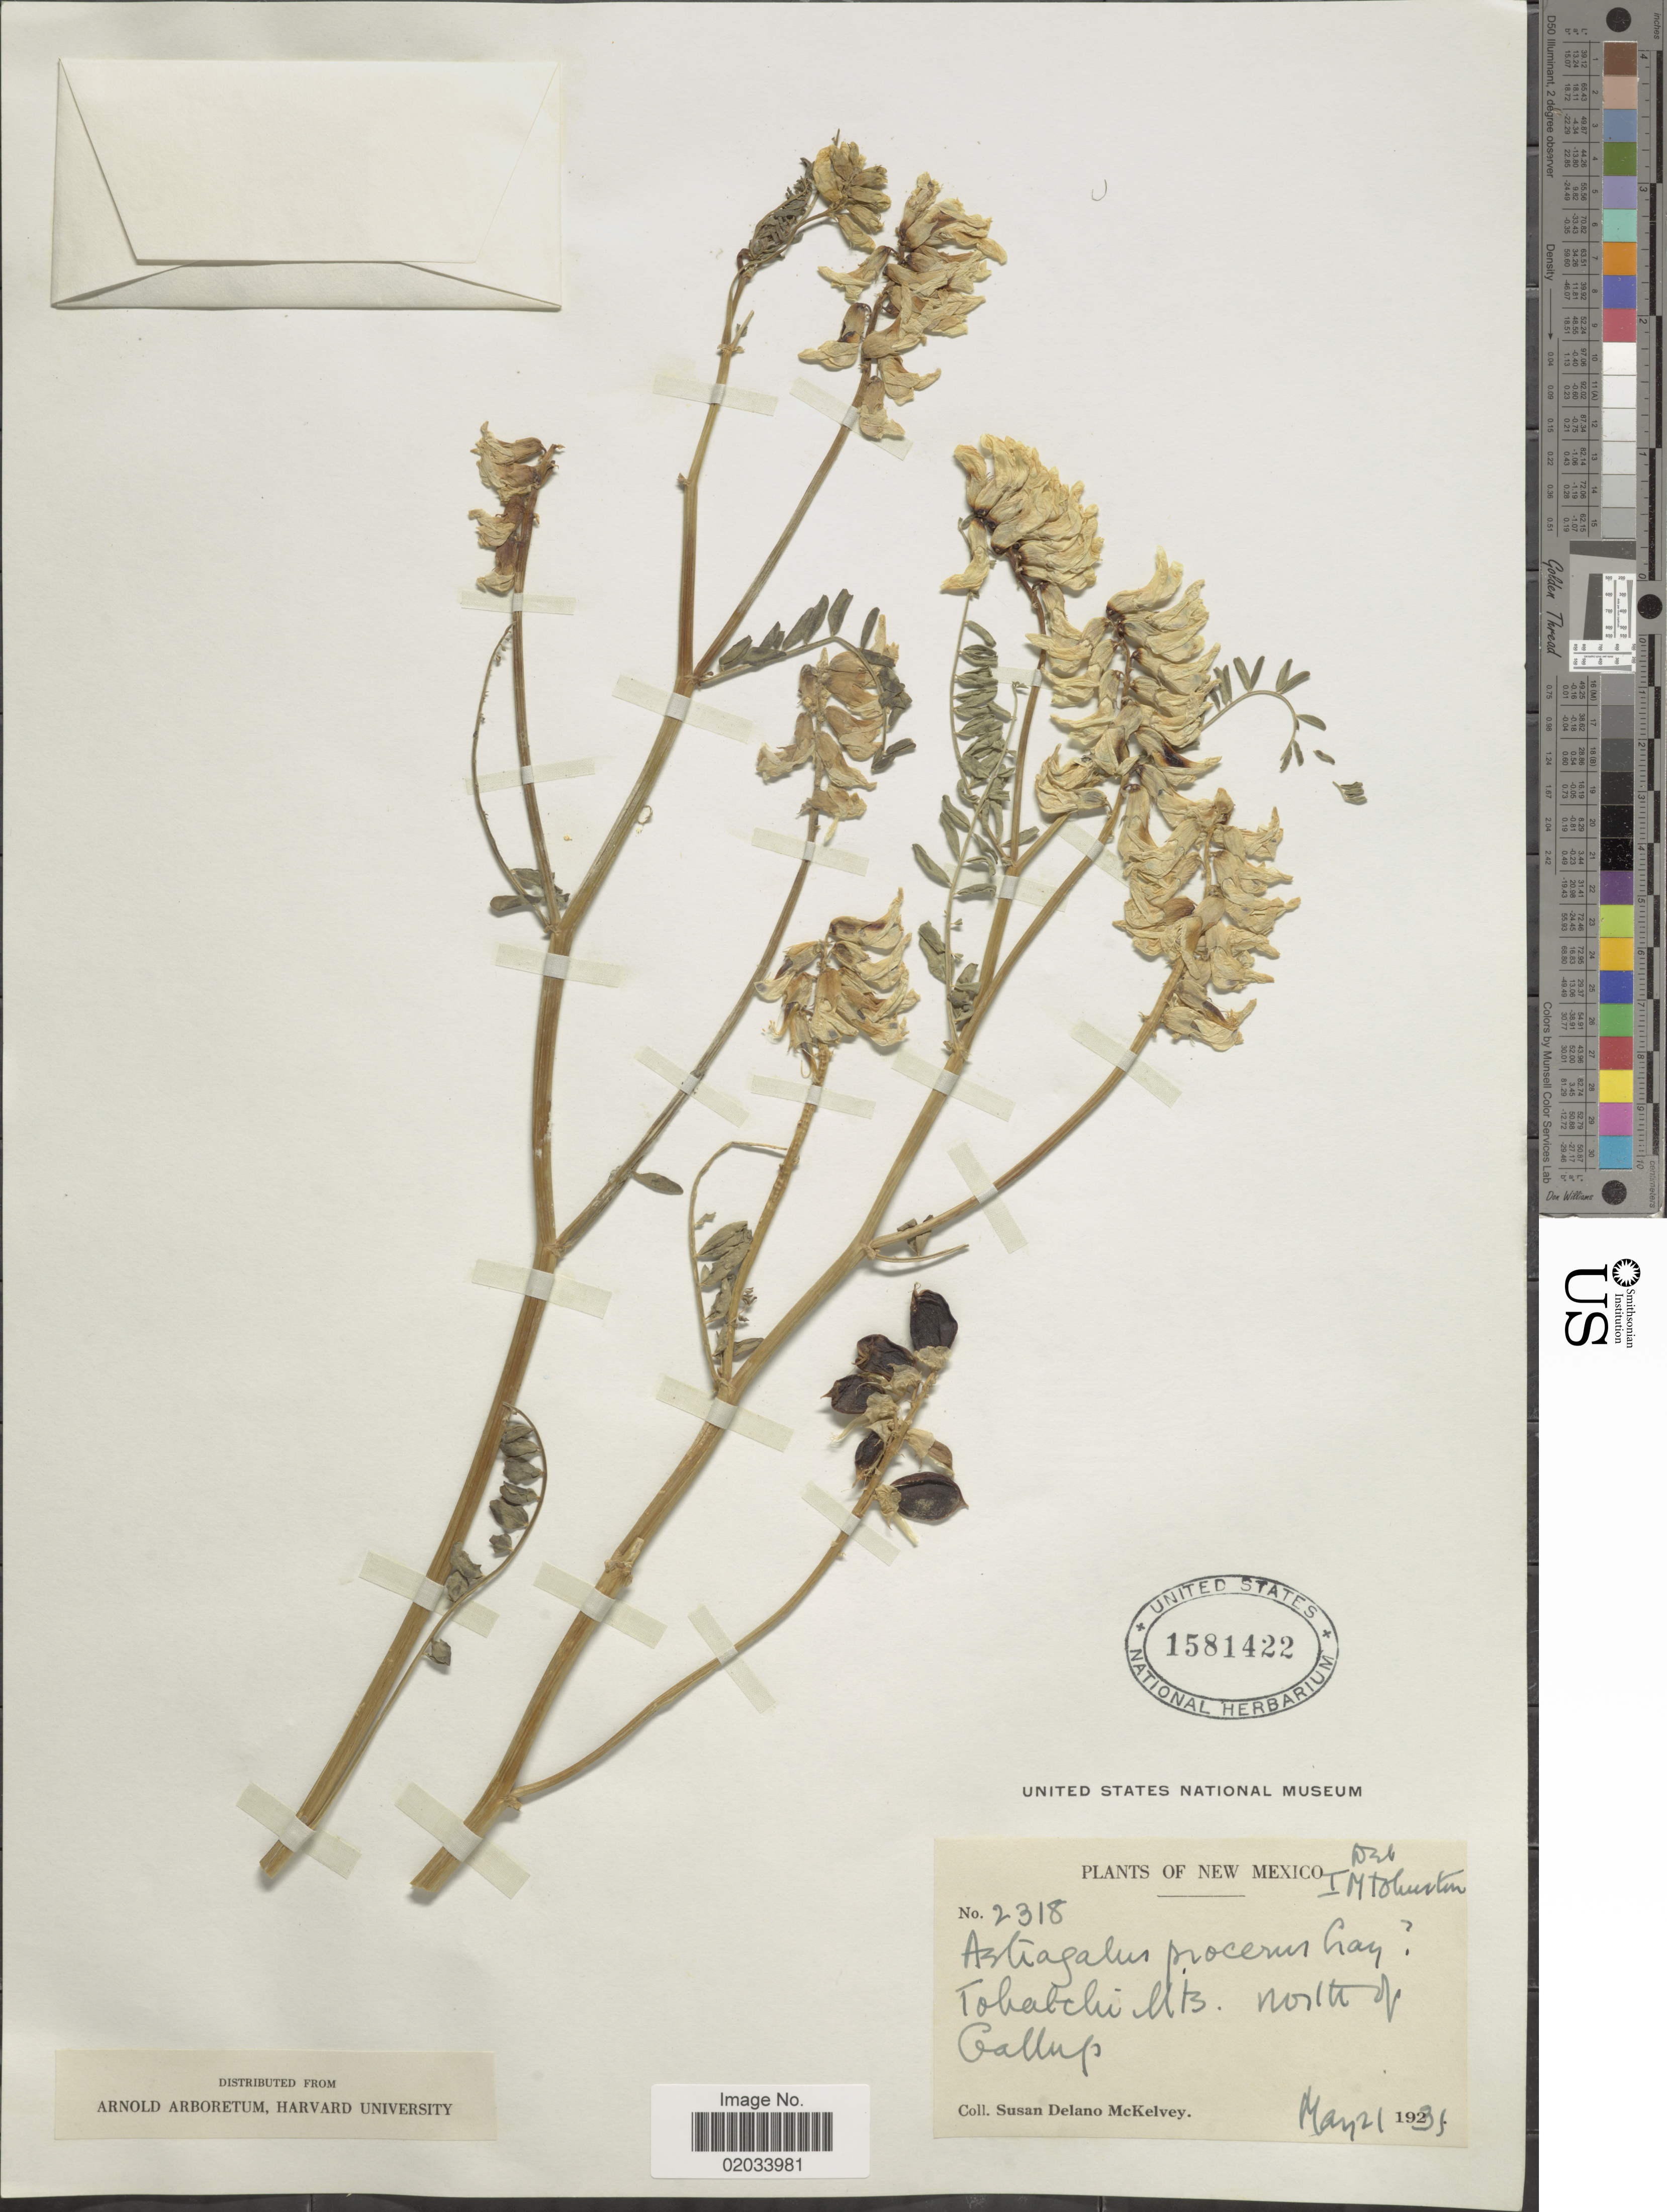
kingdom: Plantae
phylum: Tracheophyta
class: Magnoliopsida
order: Fabales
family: Fabaceae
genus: Astragalus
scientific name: Astragalus praelongus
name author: E. Sheld.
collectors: S. A. McKelvey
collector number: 2318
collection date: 1931-05-21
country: United States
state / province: New Mexico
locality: Tohatchi Mts., north of Gallup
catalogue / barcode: US 1581422